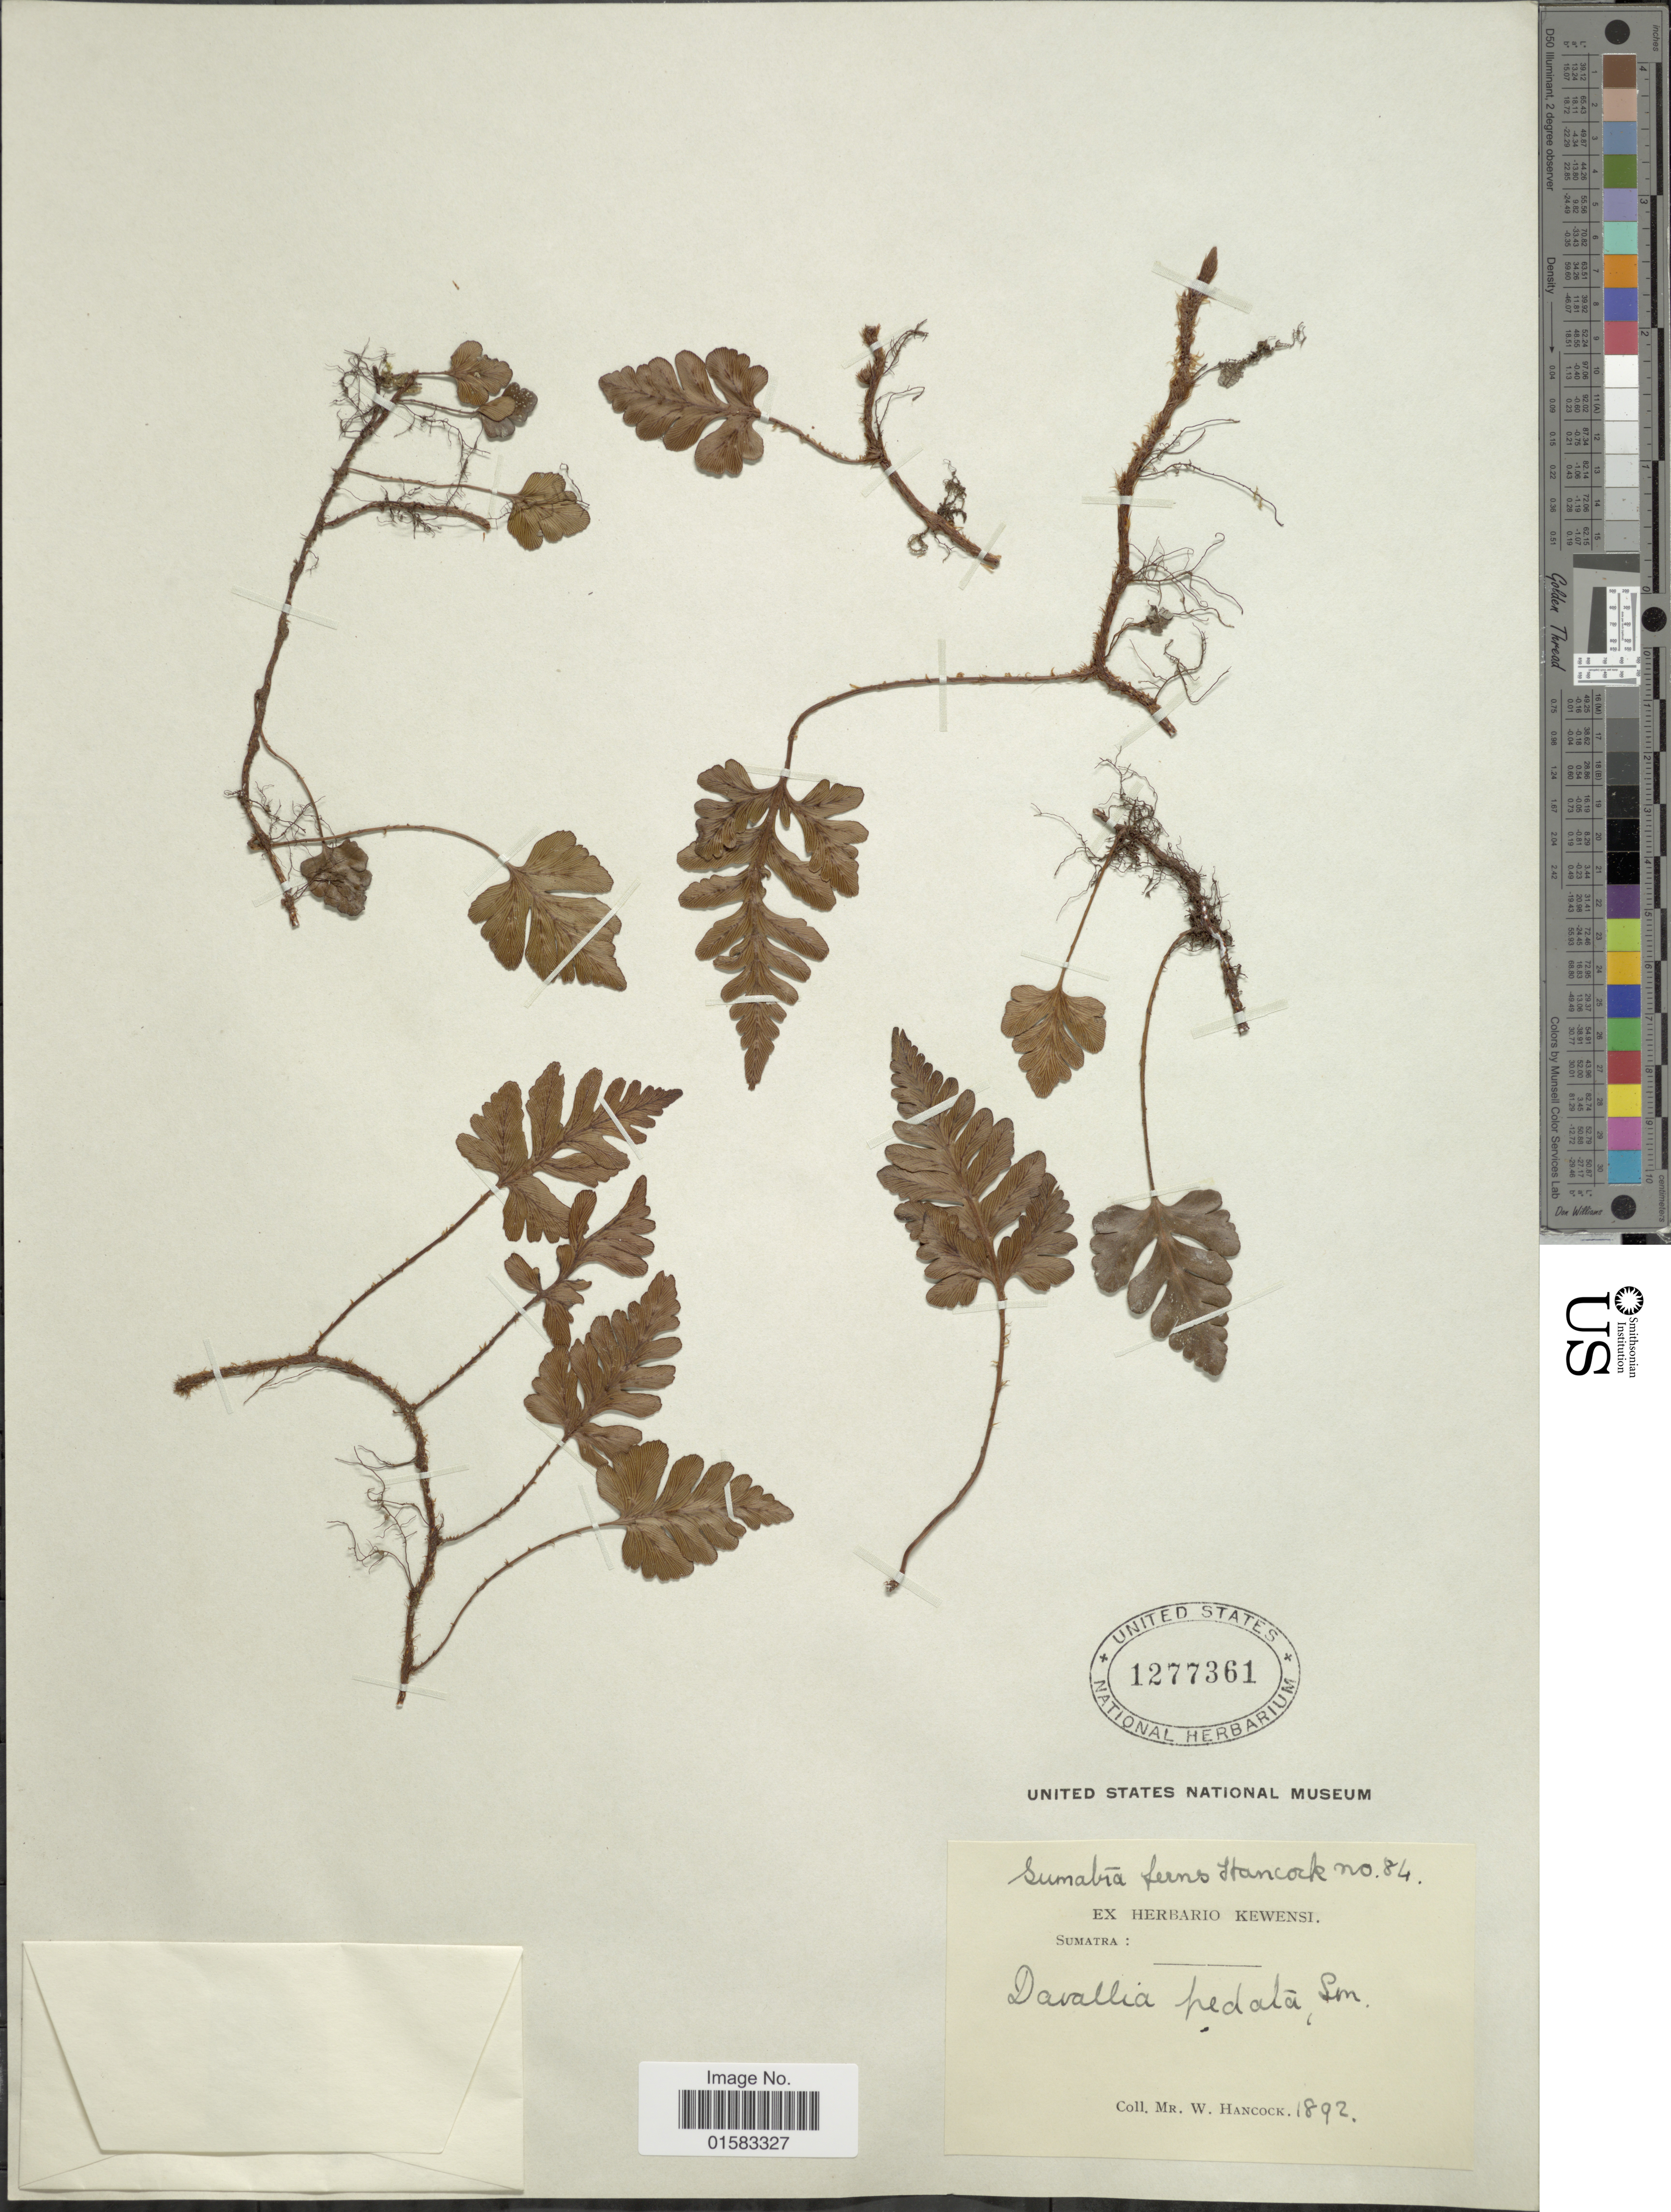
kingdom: Plantae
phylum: Tracheophyta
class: Polypodiopsida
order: Polypodiales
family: Davalliaceae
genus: Davallia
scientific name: Davallia repens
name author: (L. f.) Kuhn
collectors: W. Hancock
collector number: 84?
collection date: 1892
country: Indonesia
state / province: Sumatra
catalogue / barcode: US 1277361